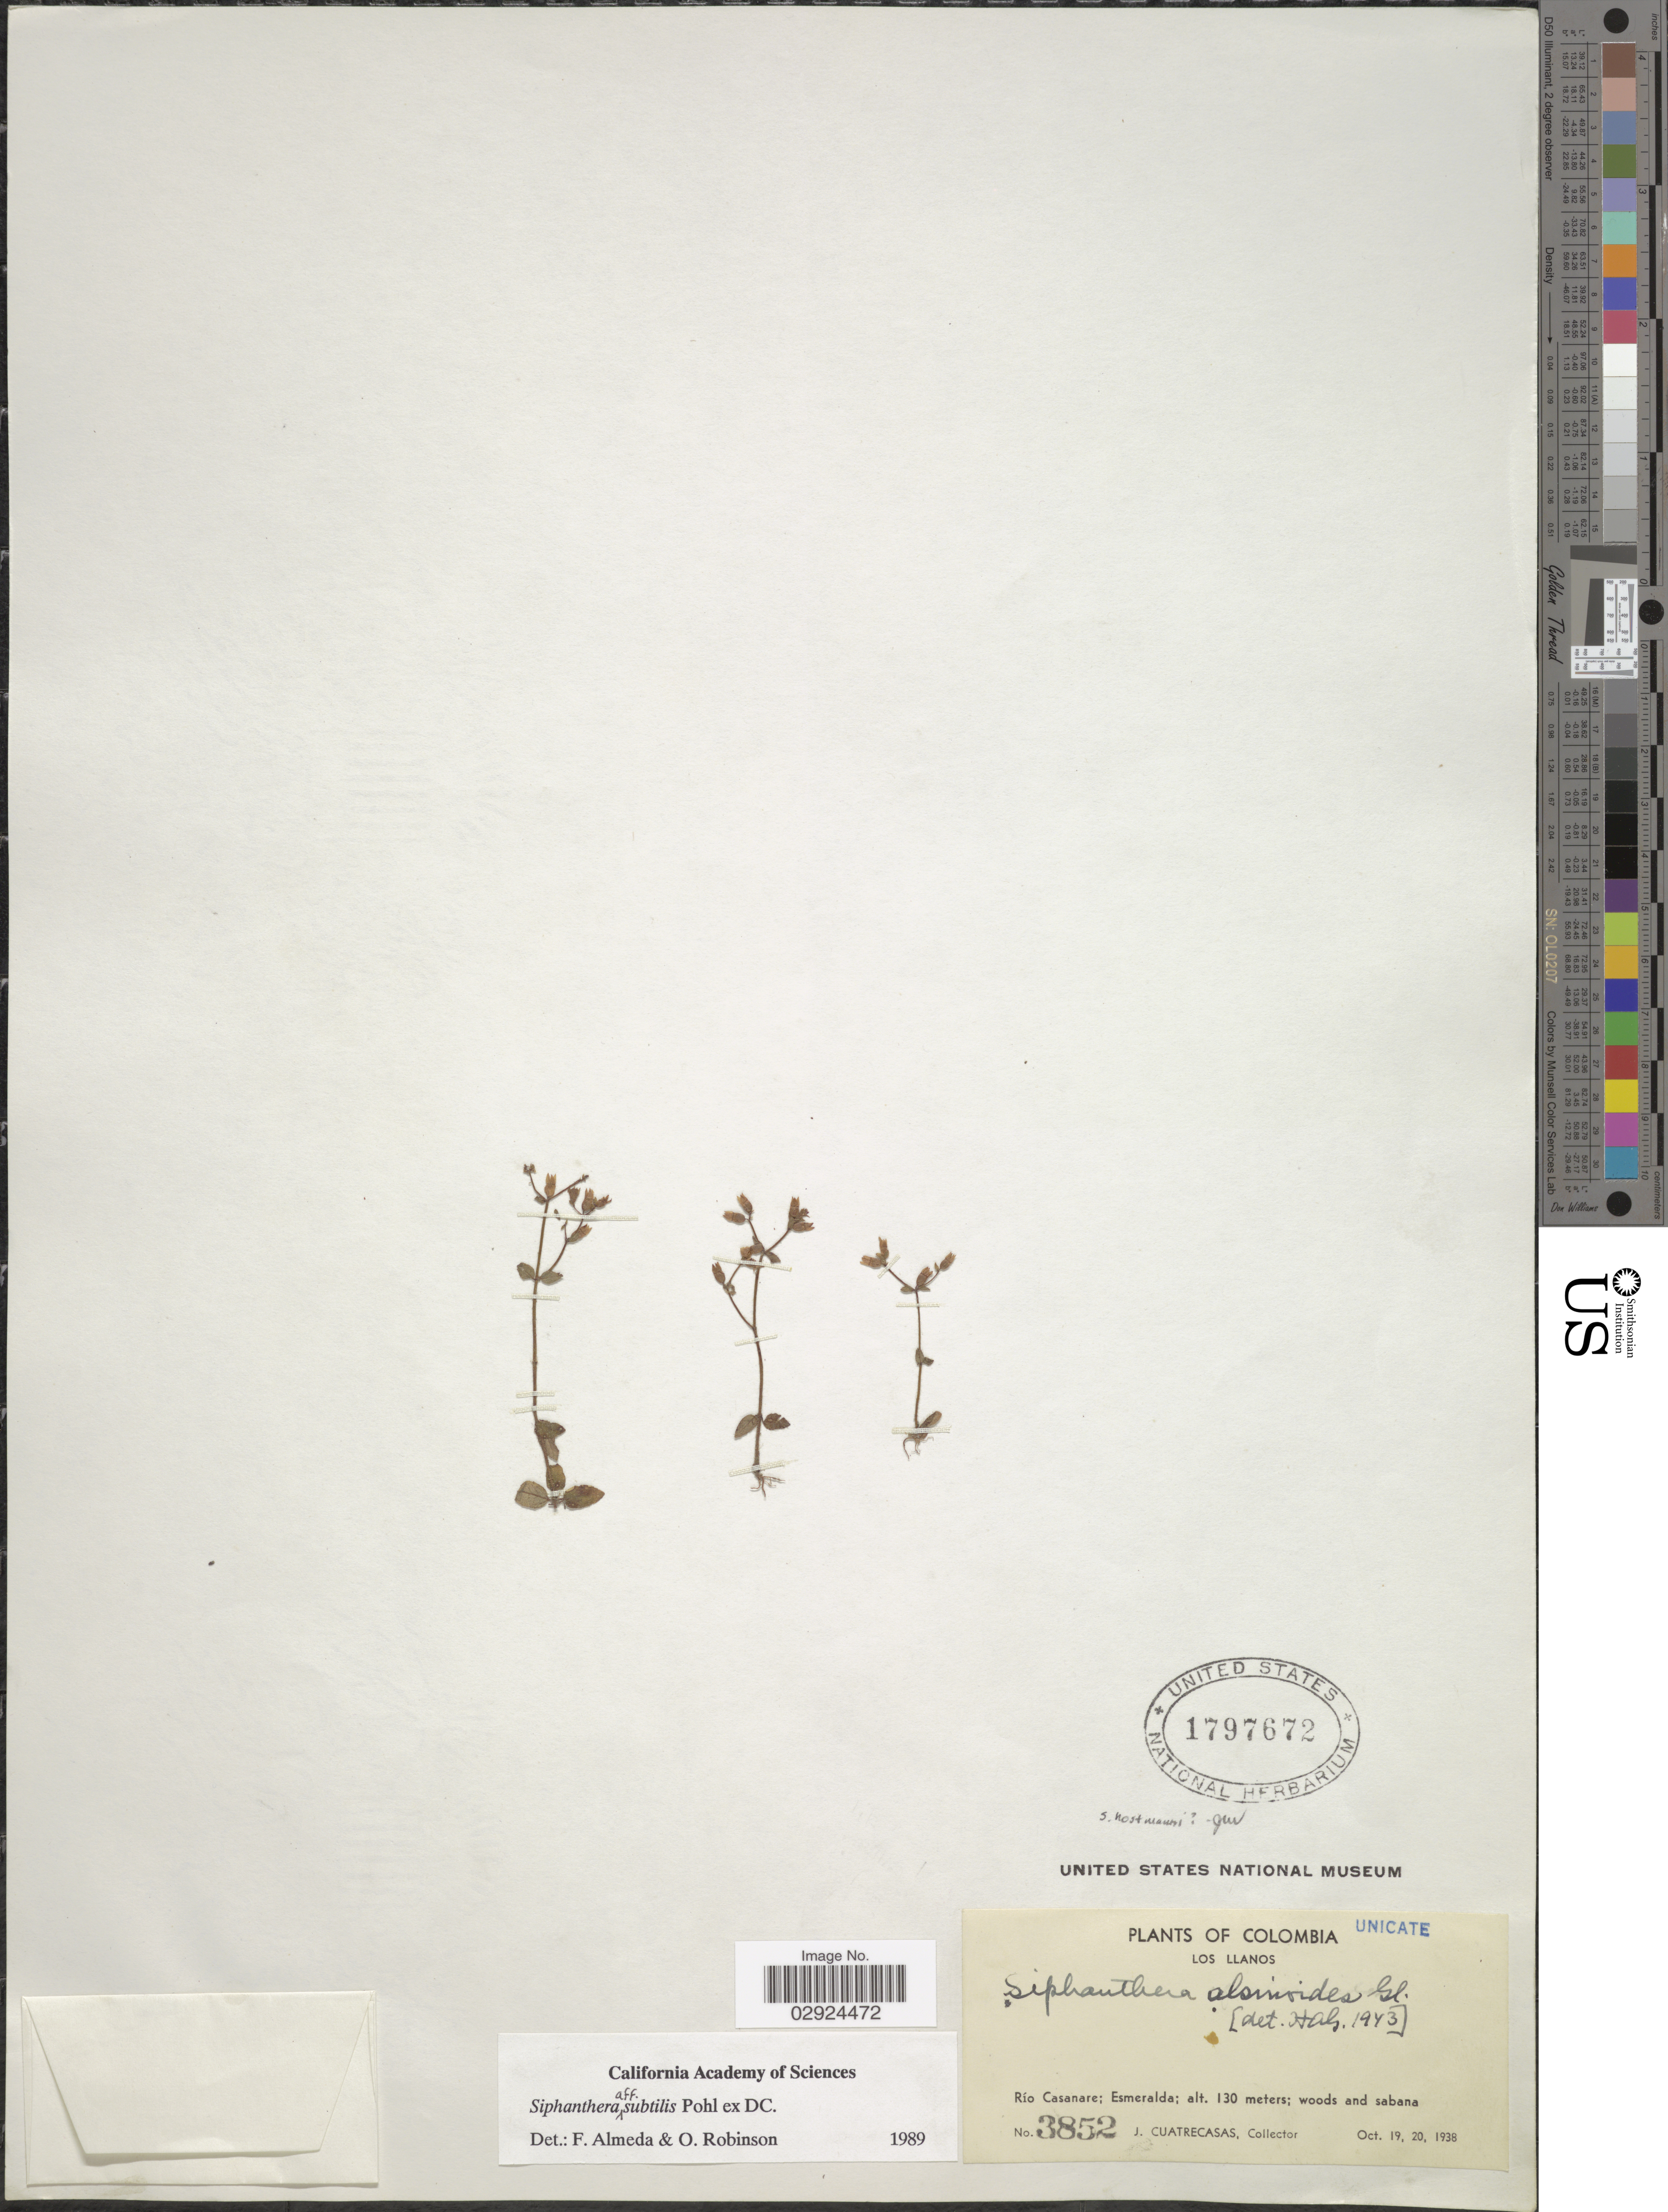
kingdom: Plantae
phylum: Tracheophyta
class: Magnoliopsida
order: Myrtales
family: Melastomataceae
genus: Siphanthera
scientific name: Siphanthera subtilis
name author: Pohl ex DC.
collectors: J. Cuatrecasas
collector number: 3852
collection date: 1938-10-19/1938-10-20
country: Colombia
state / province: Casanare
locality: Los Llanos. Río Casanare: Esmeralda.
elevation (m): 130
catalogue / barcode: US 1797672